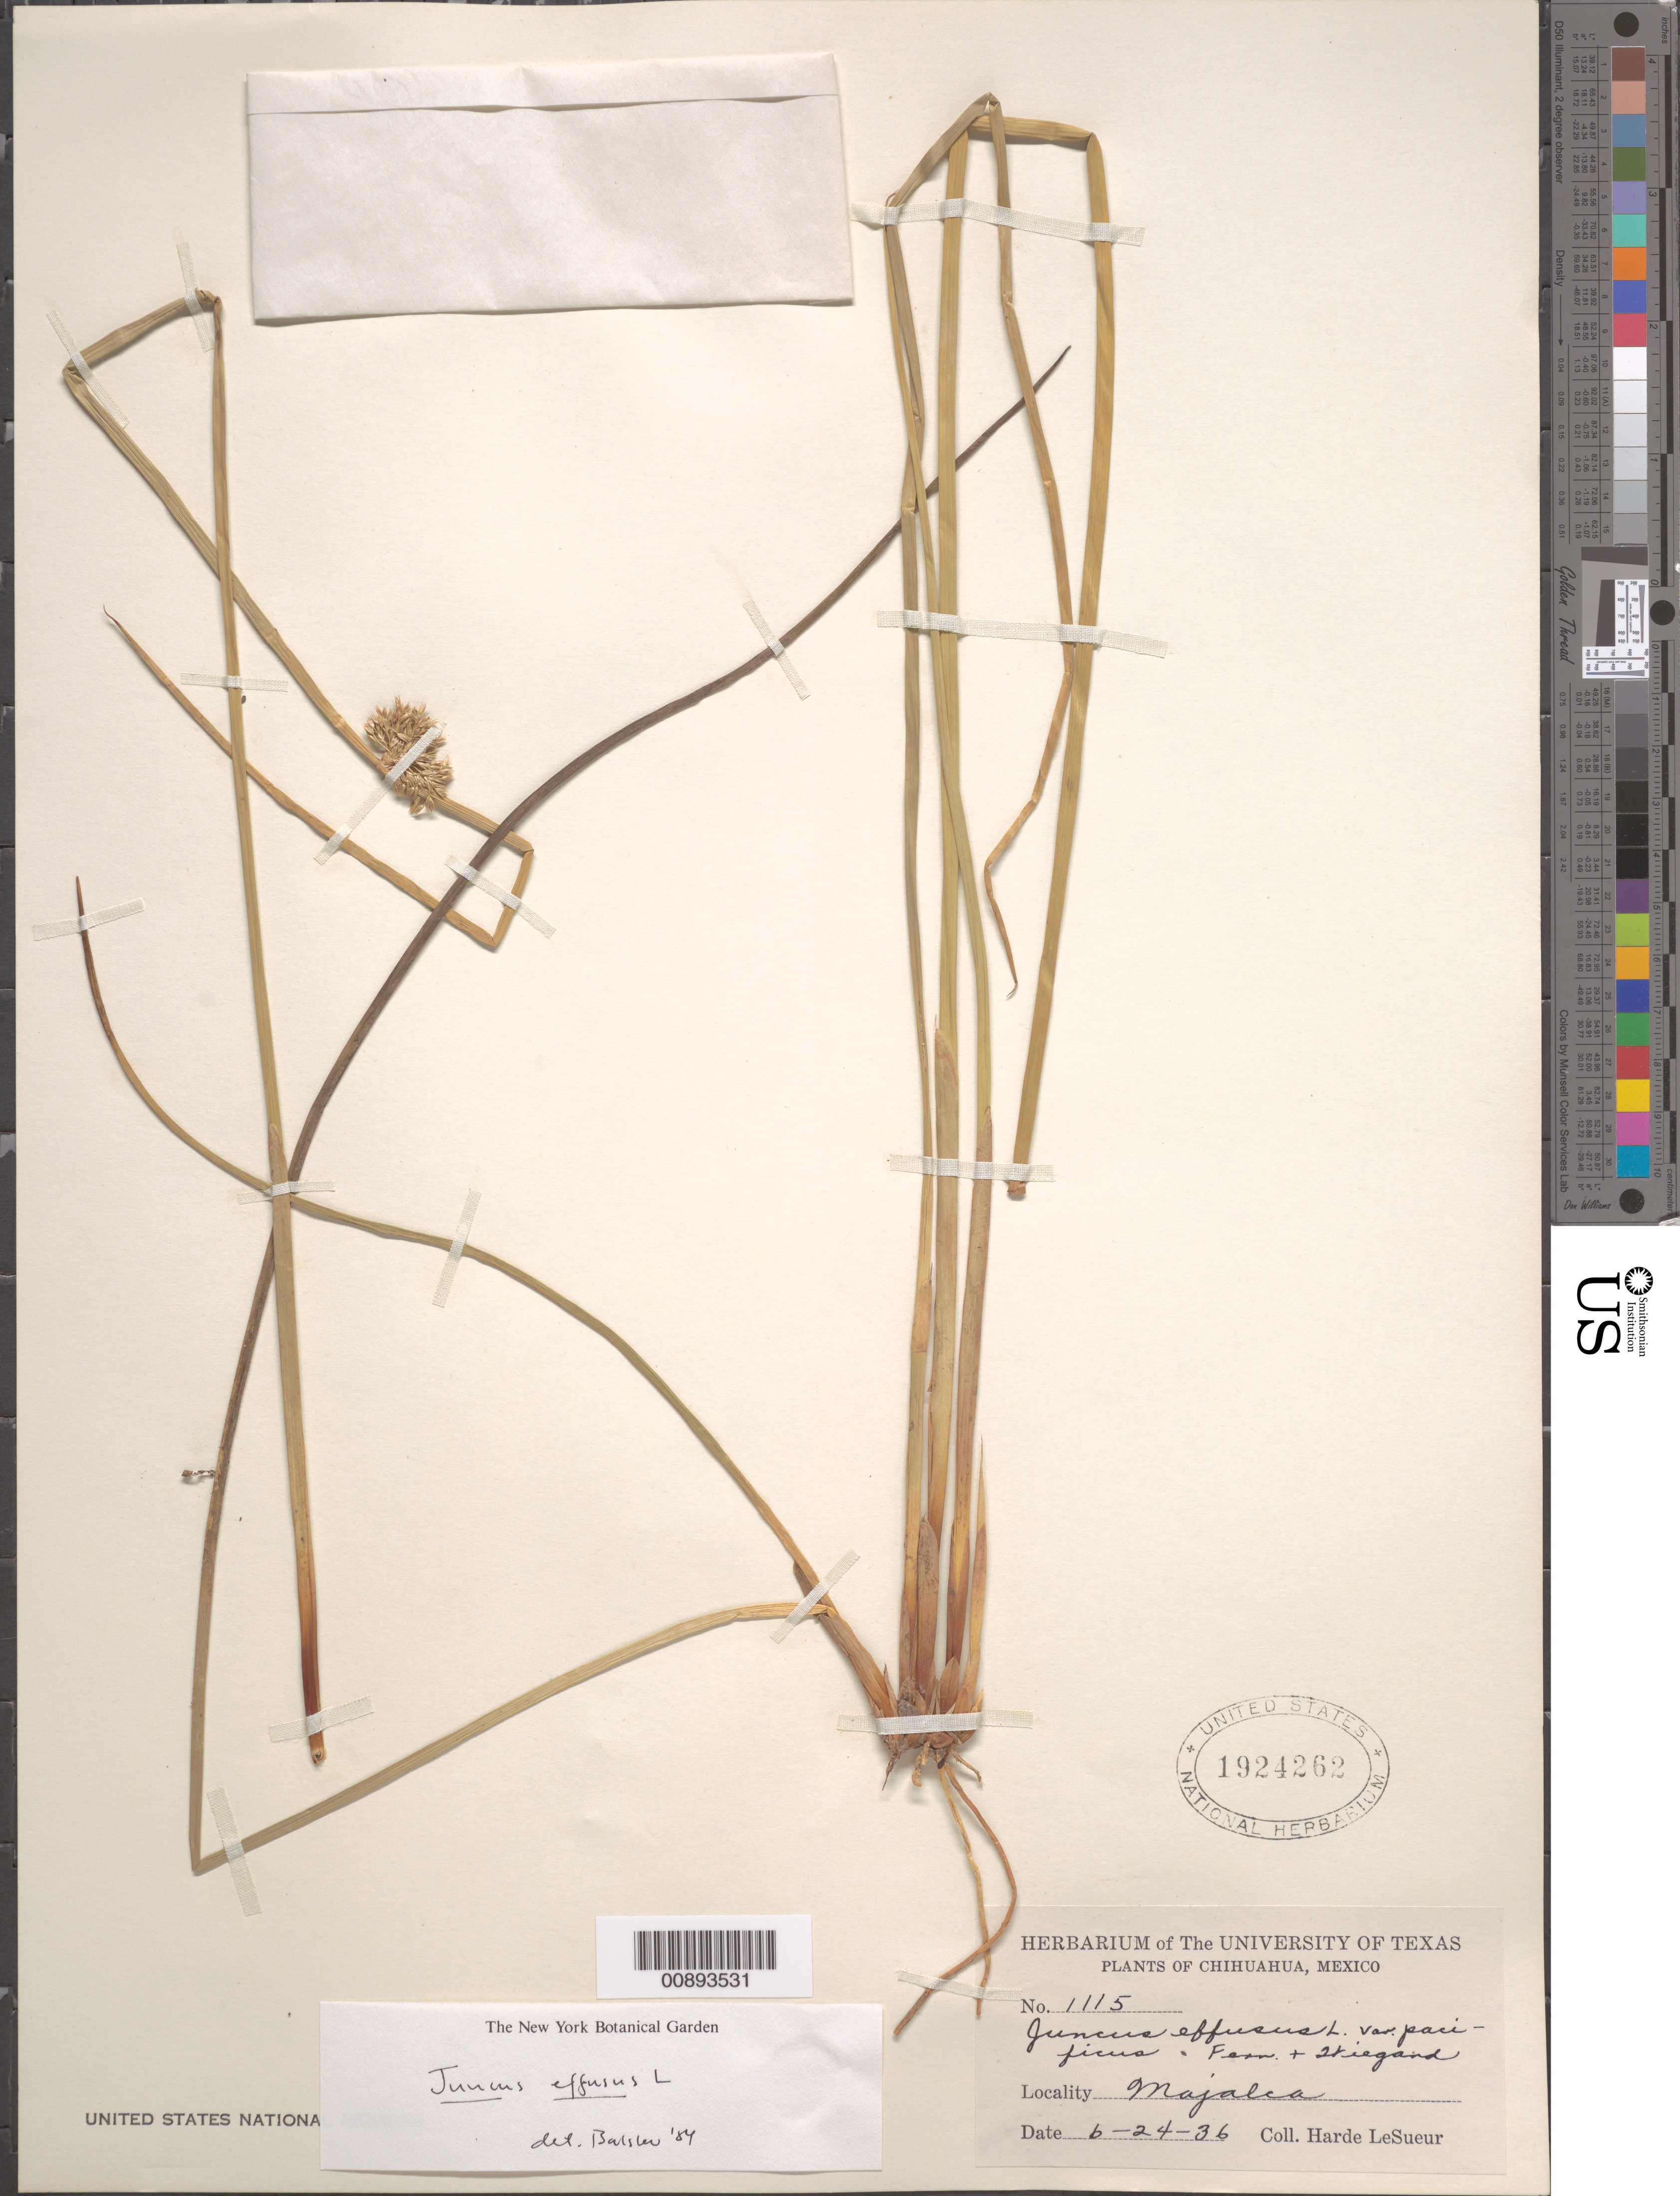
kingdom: Plantae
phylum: Tracheophyta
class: Liliopsida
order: Poales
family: Juncaceae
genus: Juncus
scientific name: Juncus effusus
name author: L.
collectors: D. H. LeSueur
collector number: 1115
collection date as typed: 24 Jun 1936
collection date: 1936-06-24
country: Mexico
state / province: Chihuahua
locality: Majalca, Chihuahua.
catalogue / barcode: US 1924262